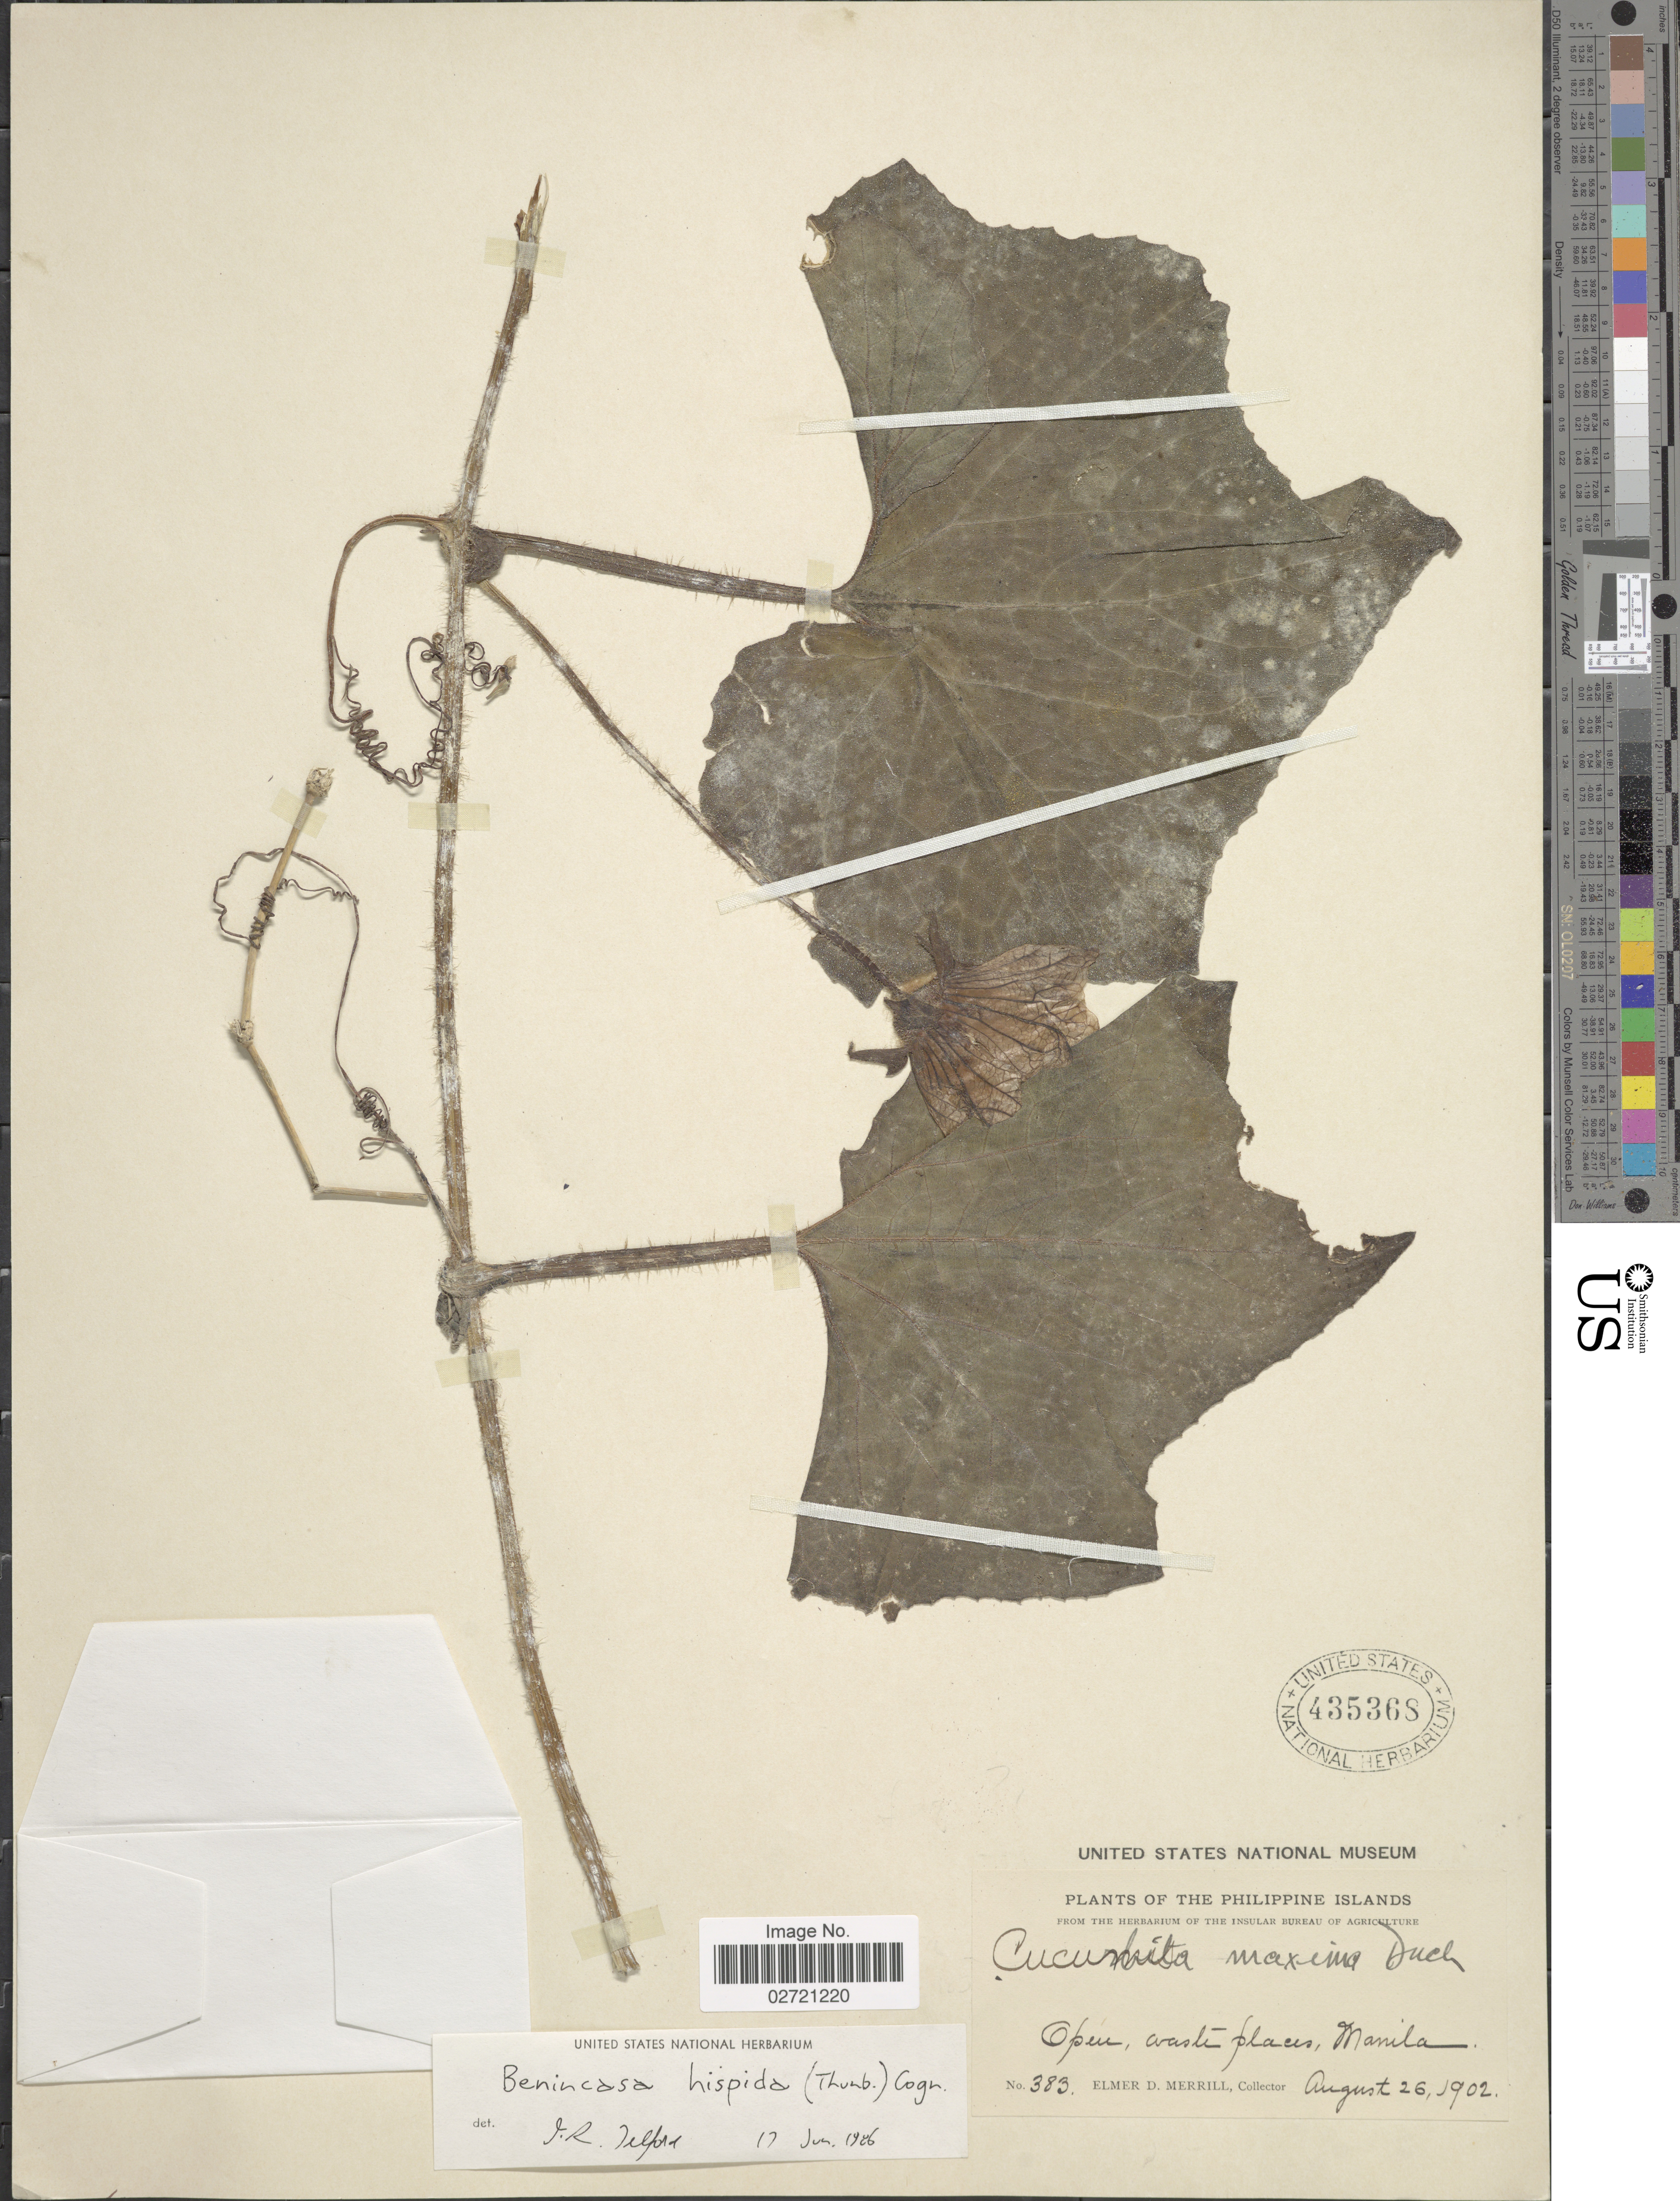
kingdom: Plantae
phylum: Tracheophyta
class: Magnoliopsida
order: Cucurbitales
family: Cucurbitaceae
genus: Benincasa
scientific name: Benincasa hispida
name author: (Thunb.) Cogn.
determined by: Telford, J. R.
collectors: E. D. Merrill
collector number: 383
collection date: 1902-08-26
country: Philippines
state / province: National Capital Region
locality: Manila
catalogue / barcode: US 435368